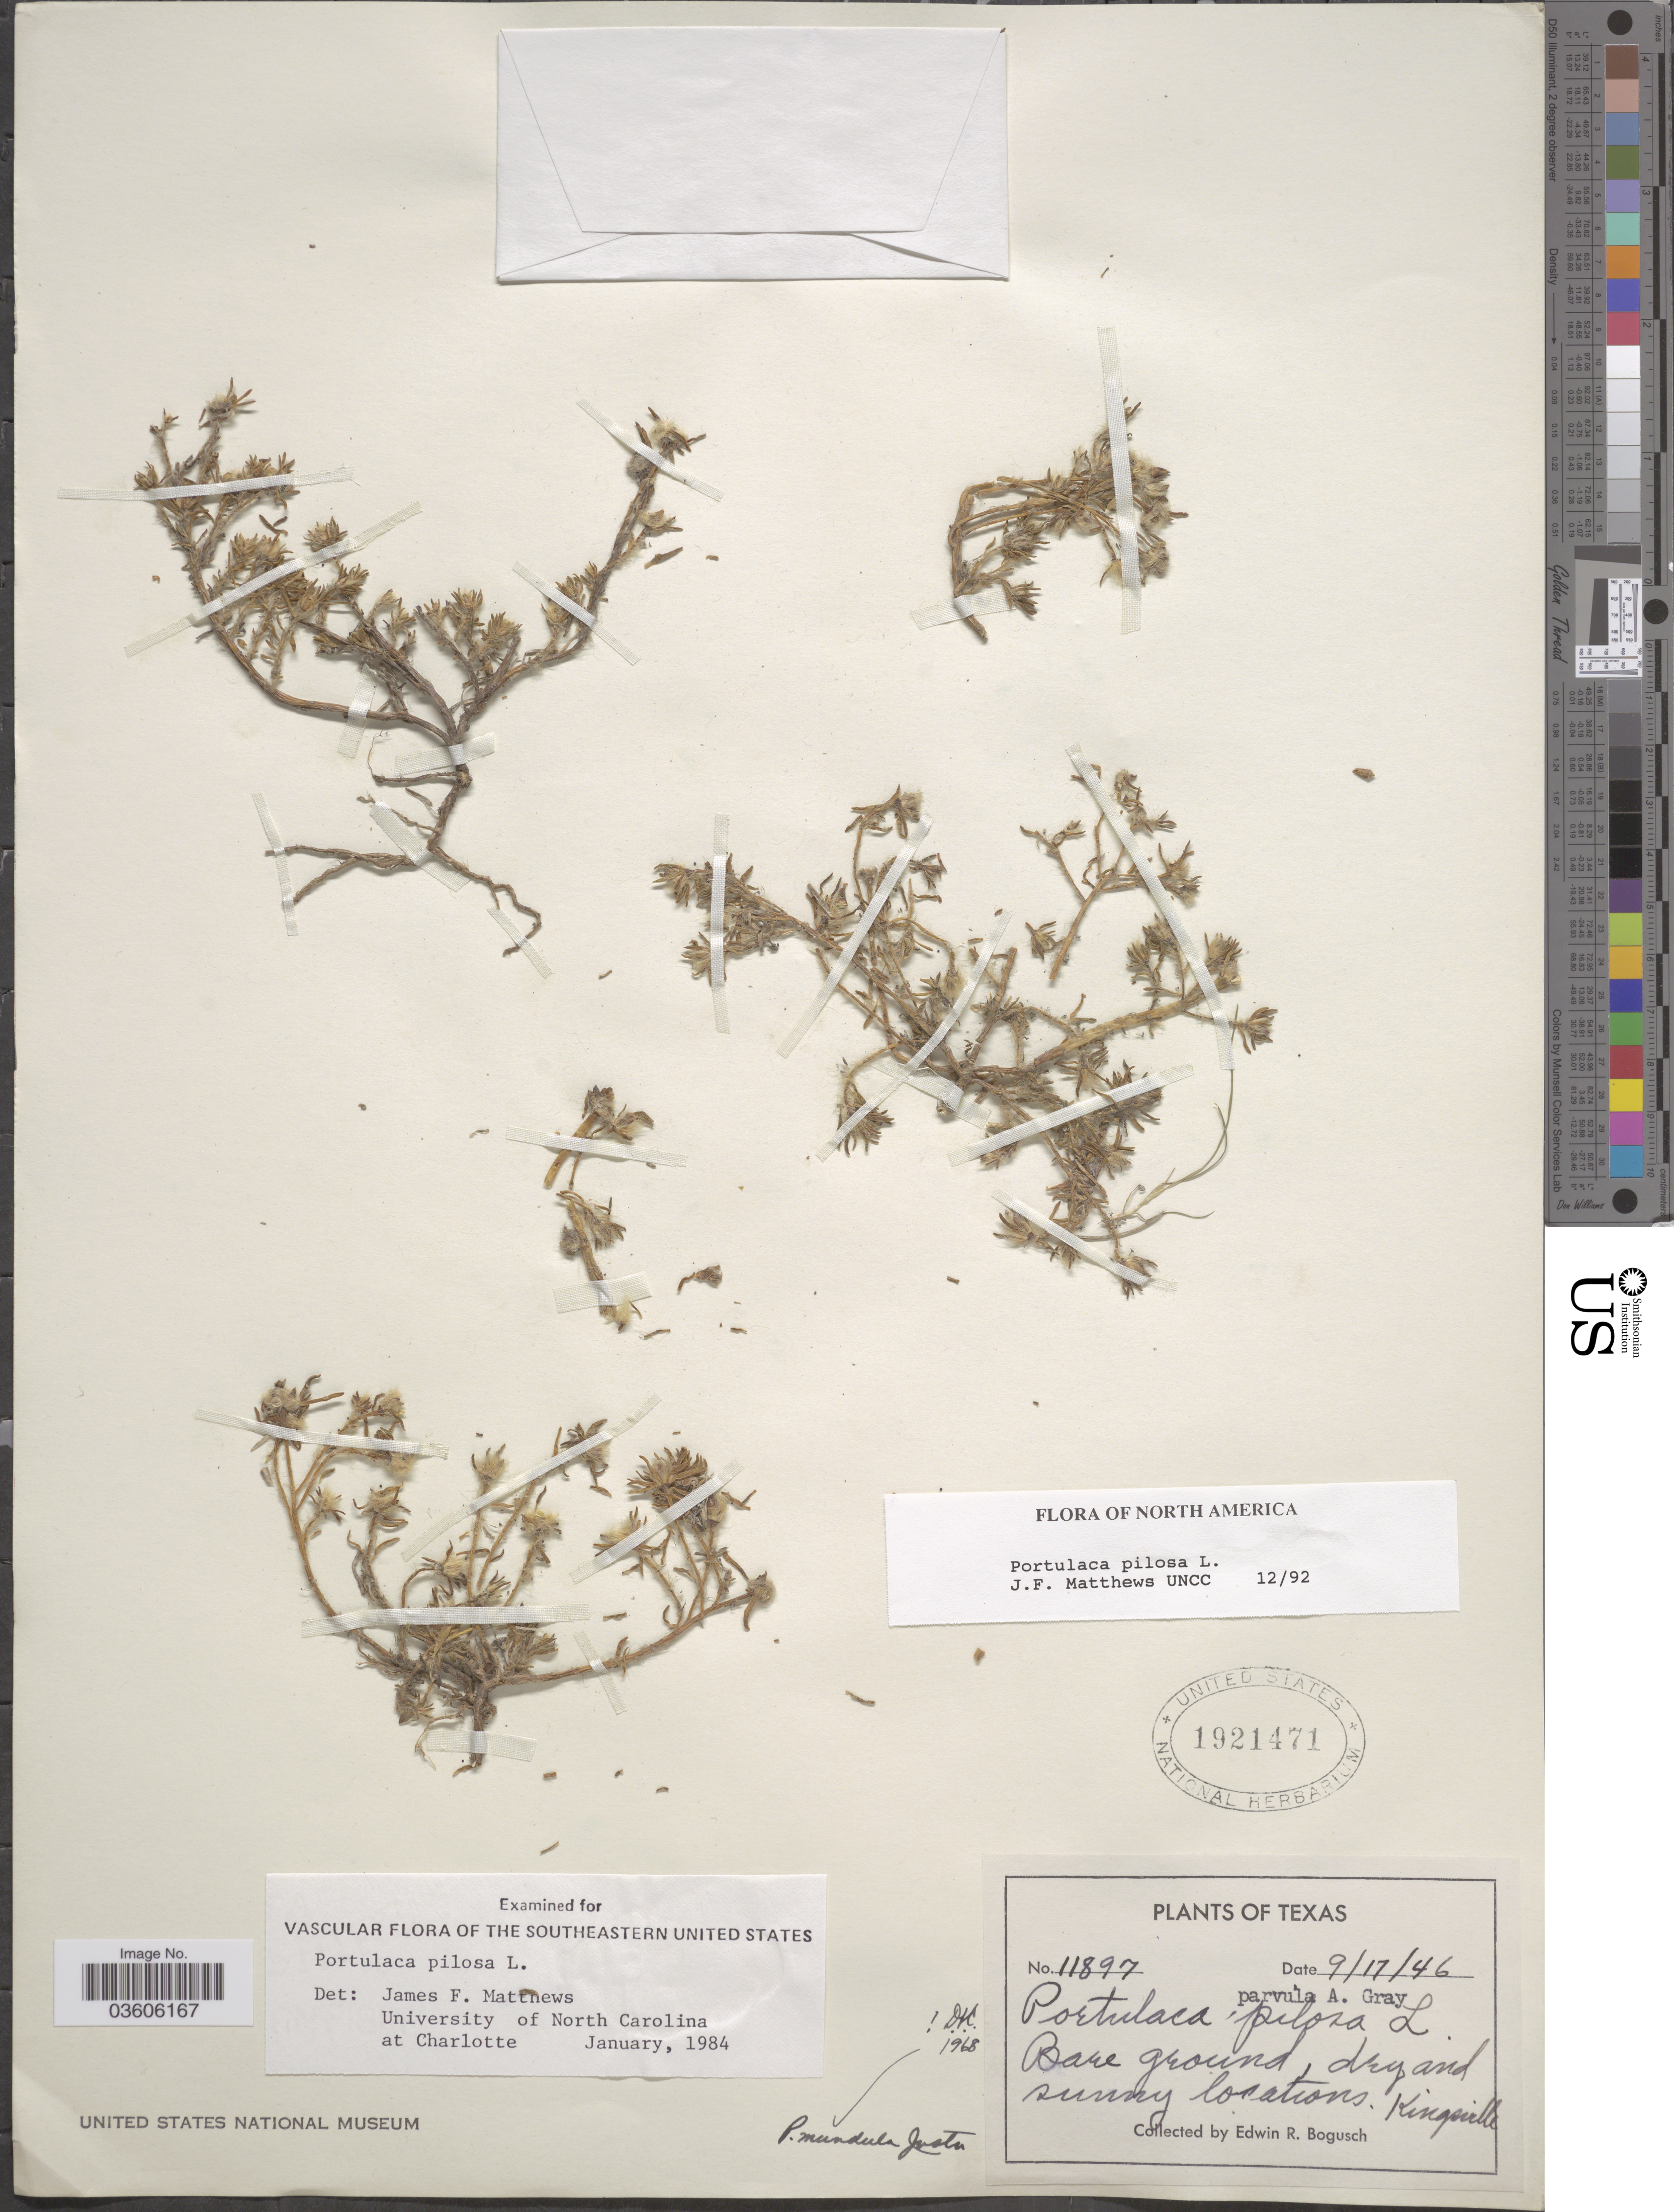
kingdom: Plantae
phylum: Tracheophyta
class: Magnoliopsida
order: Caryophyllales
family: Portulacaceae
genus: Portulaca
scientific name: Portulaca pilosa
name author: L.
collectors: E. Bogusch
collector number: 11897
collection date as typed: Transcribed d/m/y: 17/9/46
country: United States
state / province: Texas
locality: Kingsville.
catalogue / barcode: US 1921471